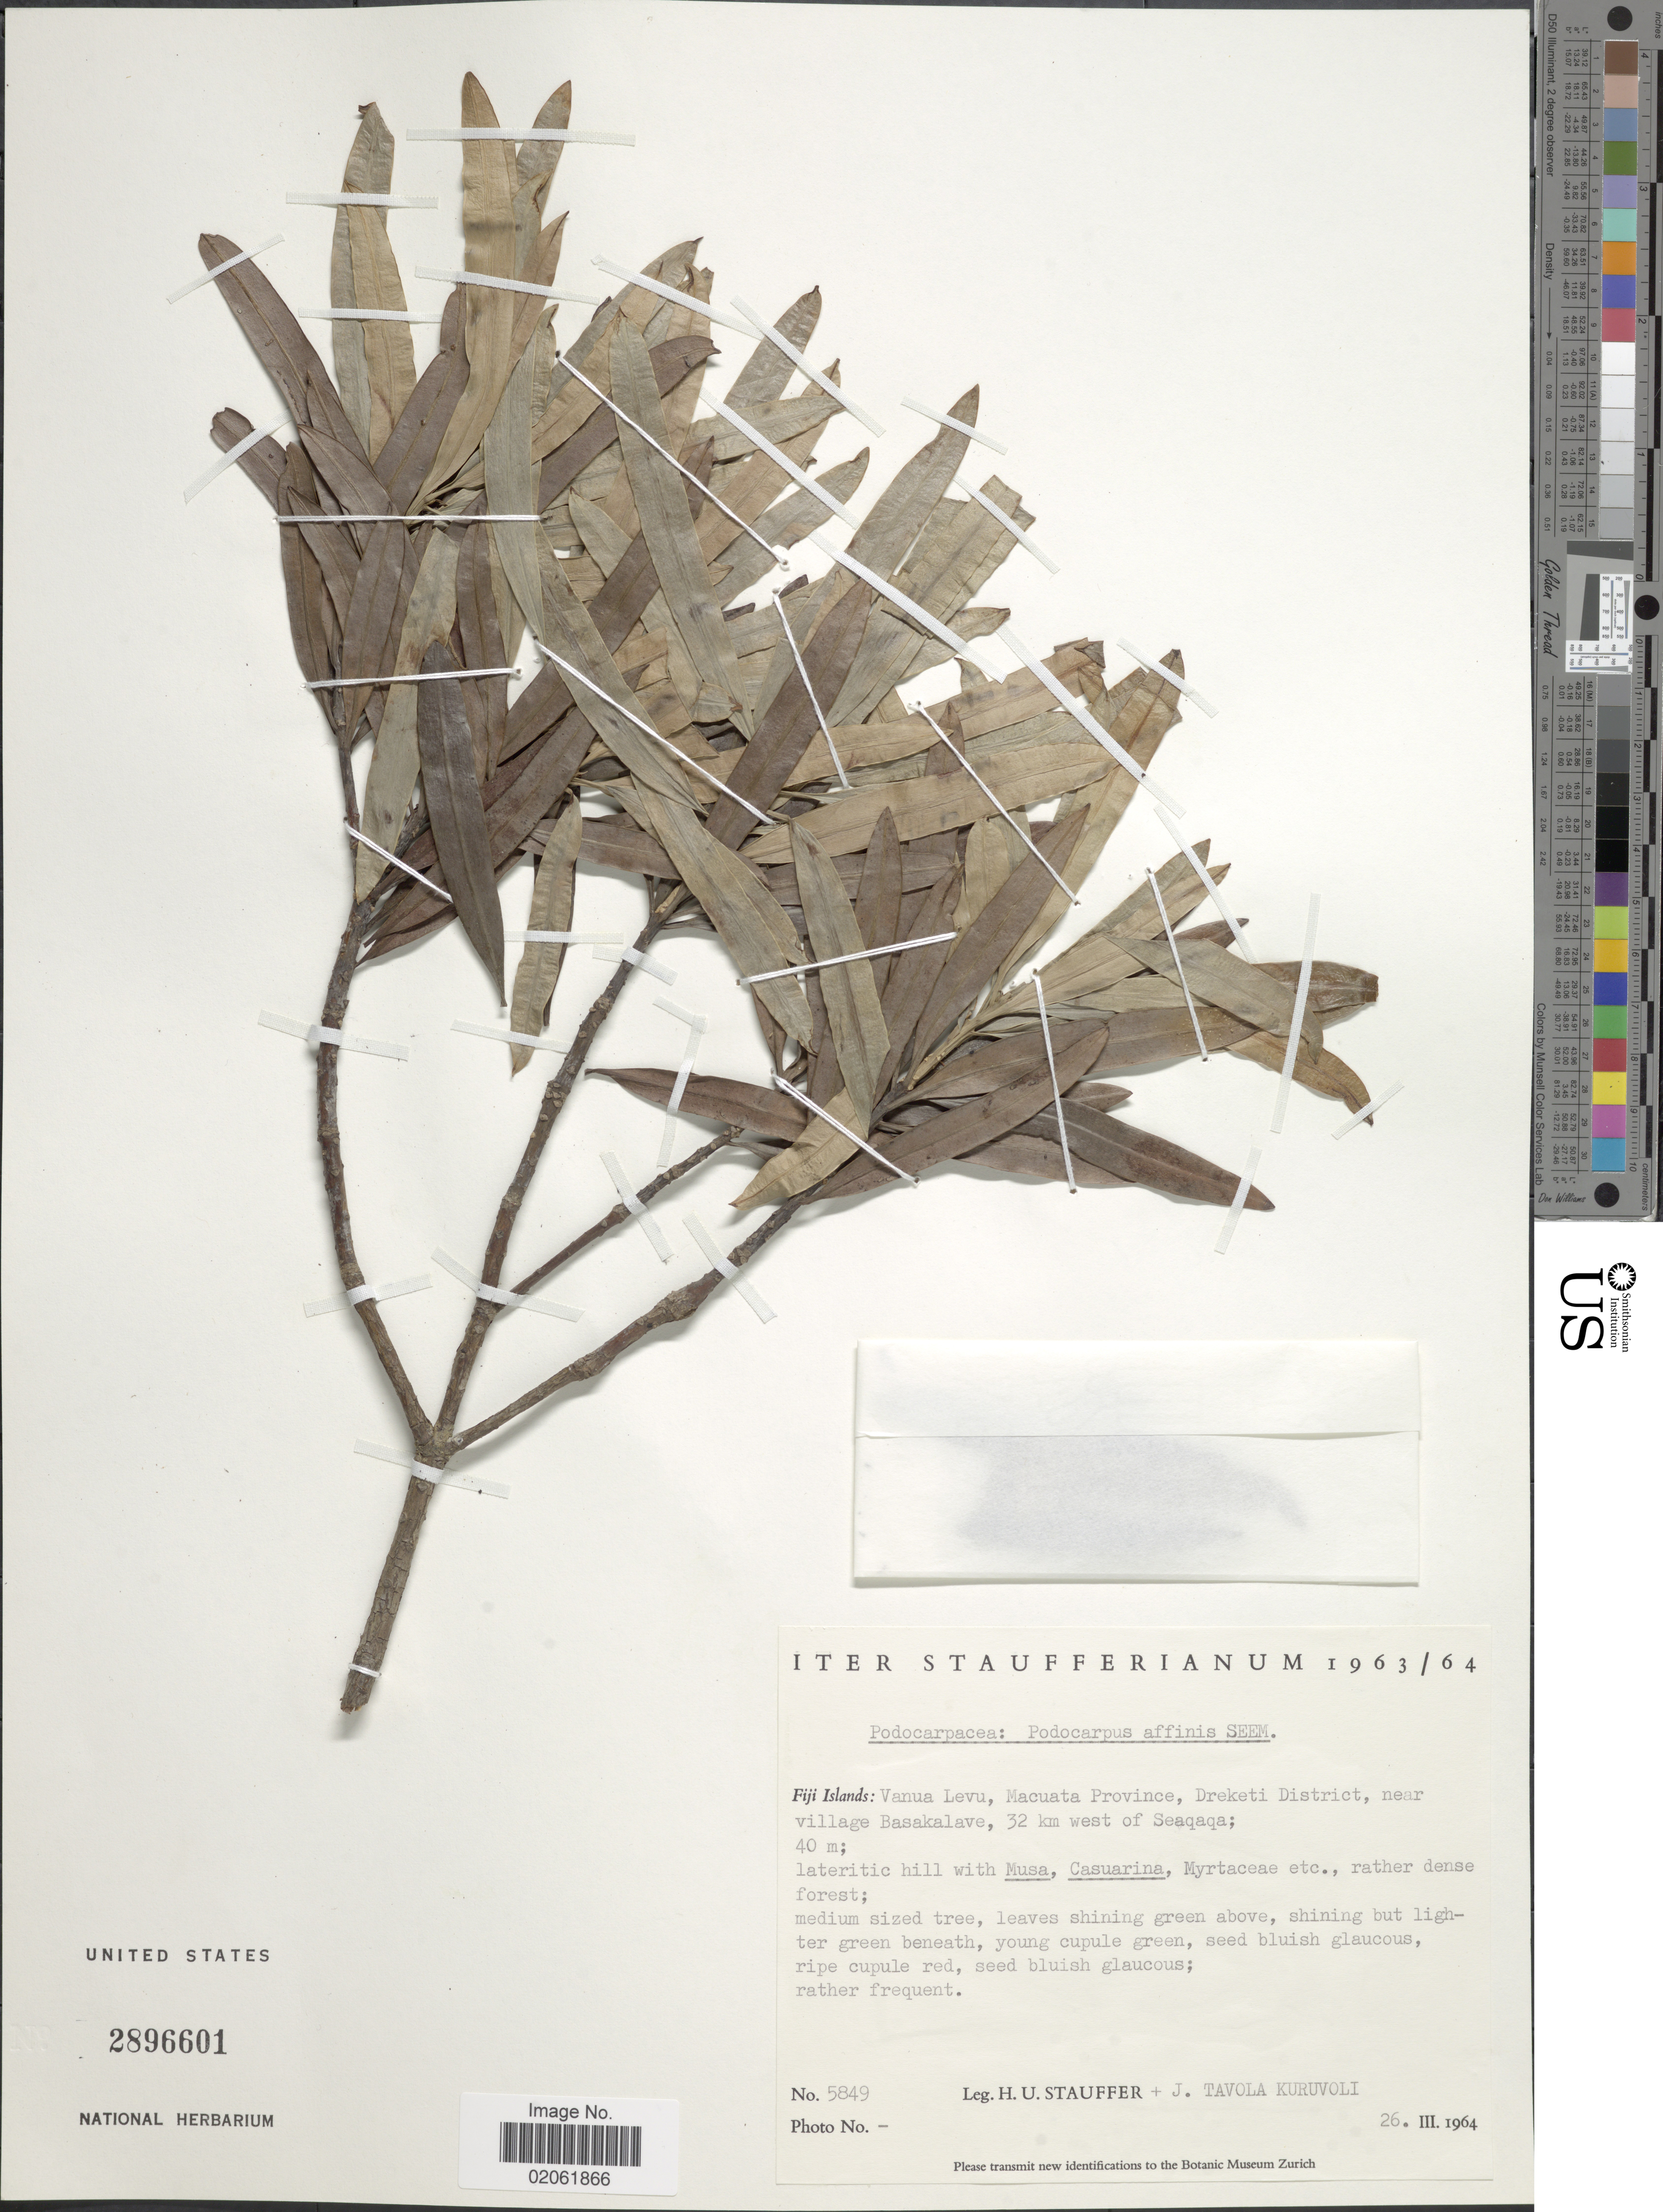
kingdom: Plantae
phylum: Tracheophyta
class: Pinopsida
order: Pinales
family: Podocarpaceae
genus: Podocarpus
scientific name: Podocarpus affinis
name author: Seem.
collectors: H. U. Stauffer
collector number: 5849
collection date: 1964-03-26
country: Fiji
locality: Fiji Islands: Vanua Levu, Macuata Province, Dreketi District near village Basakalave, 32 km west of Seaqaqa.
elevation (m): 40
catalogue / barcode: US 2896601